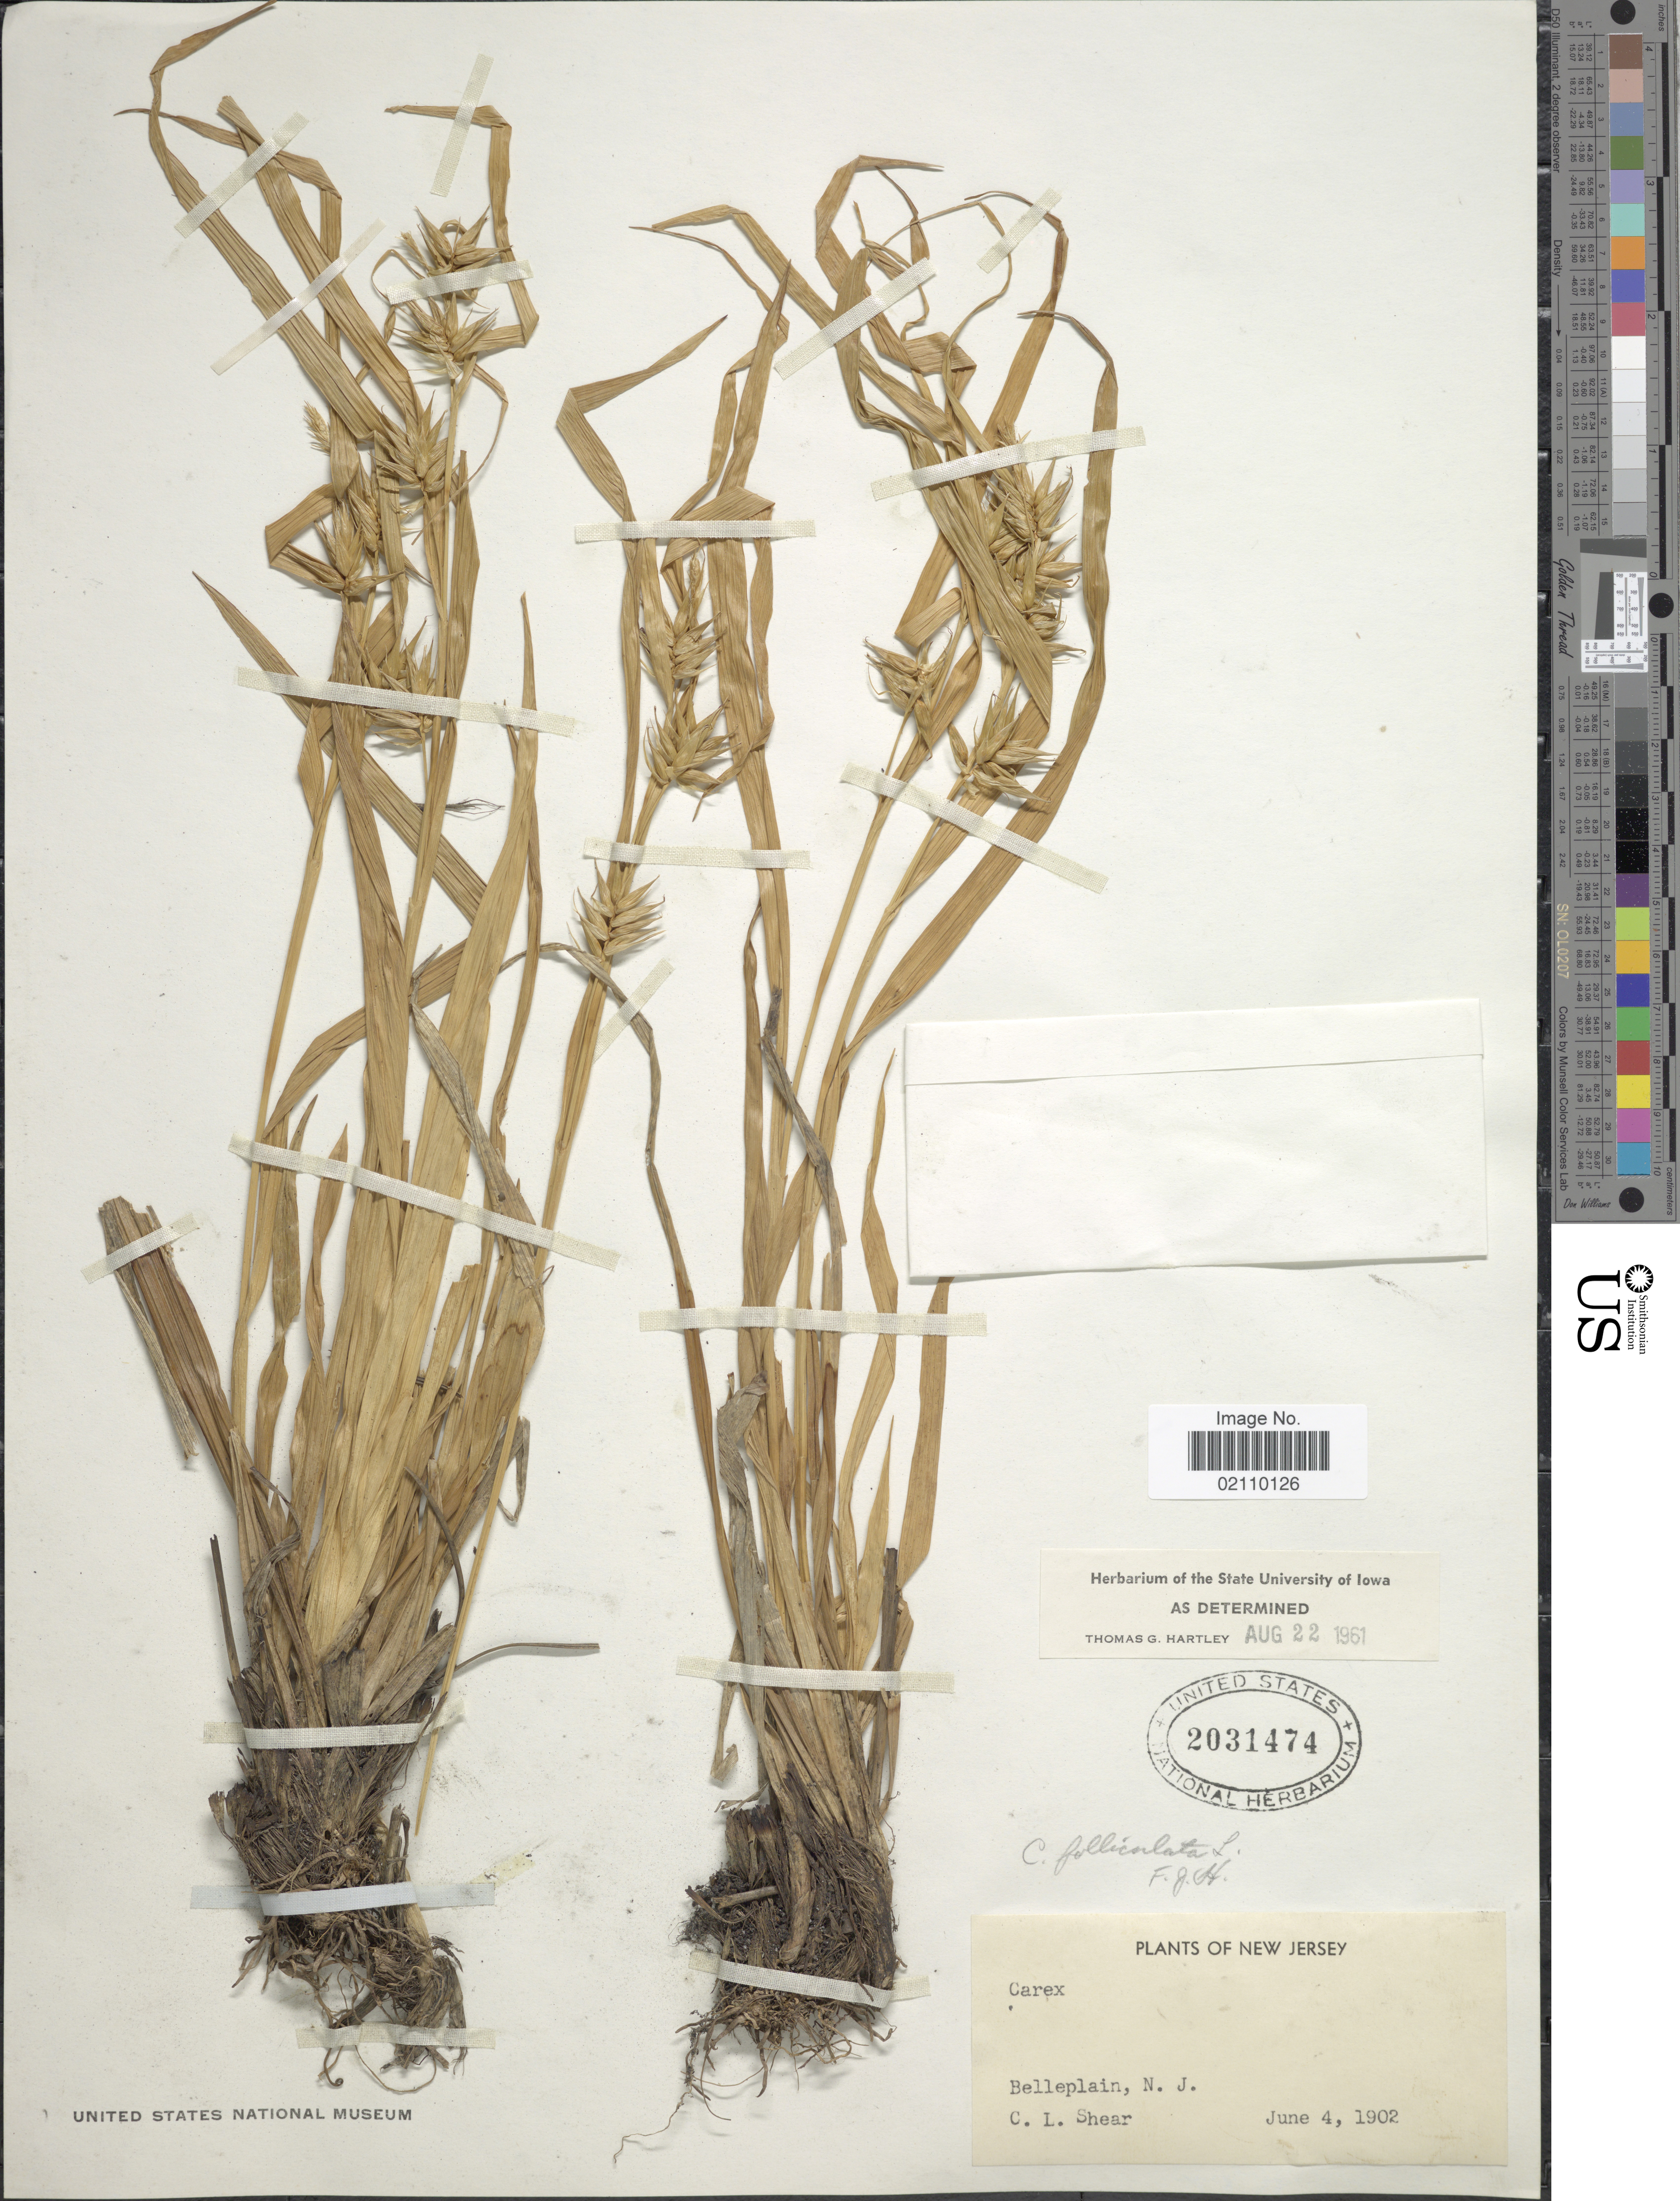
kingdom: Plantae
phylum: Tracheophyta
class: Liliopsida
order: Poales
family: Cyperaceae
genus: Carex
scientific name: Carex folliculata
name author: L.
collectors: C. L. Shear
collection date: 1902-06-04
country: United States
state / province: New Jersey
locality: Belleplain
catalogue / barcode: US 2031474